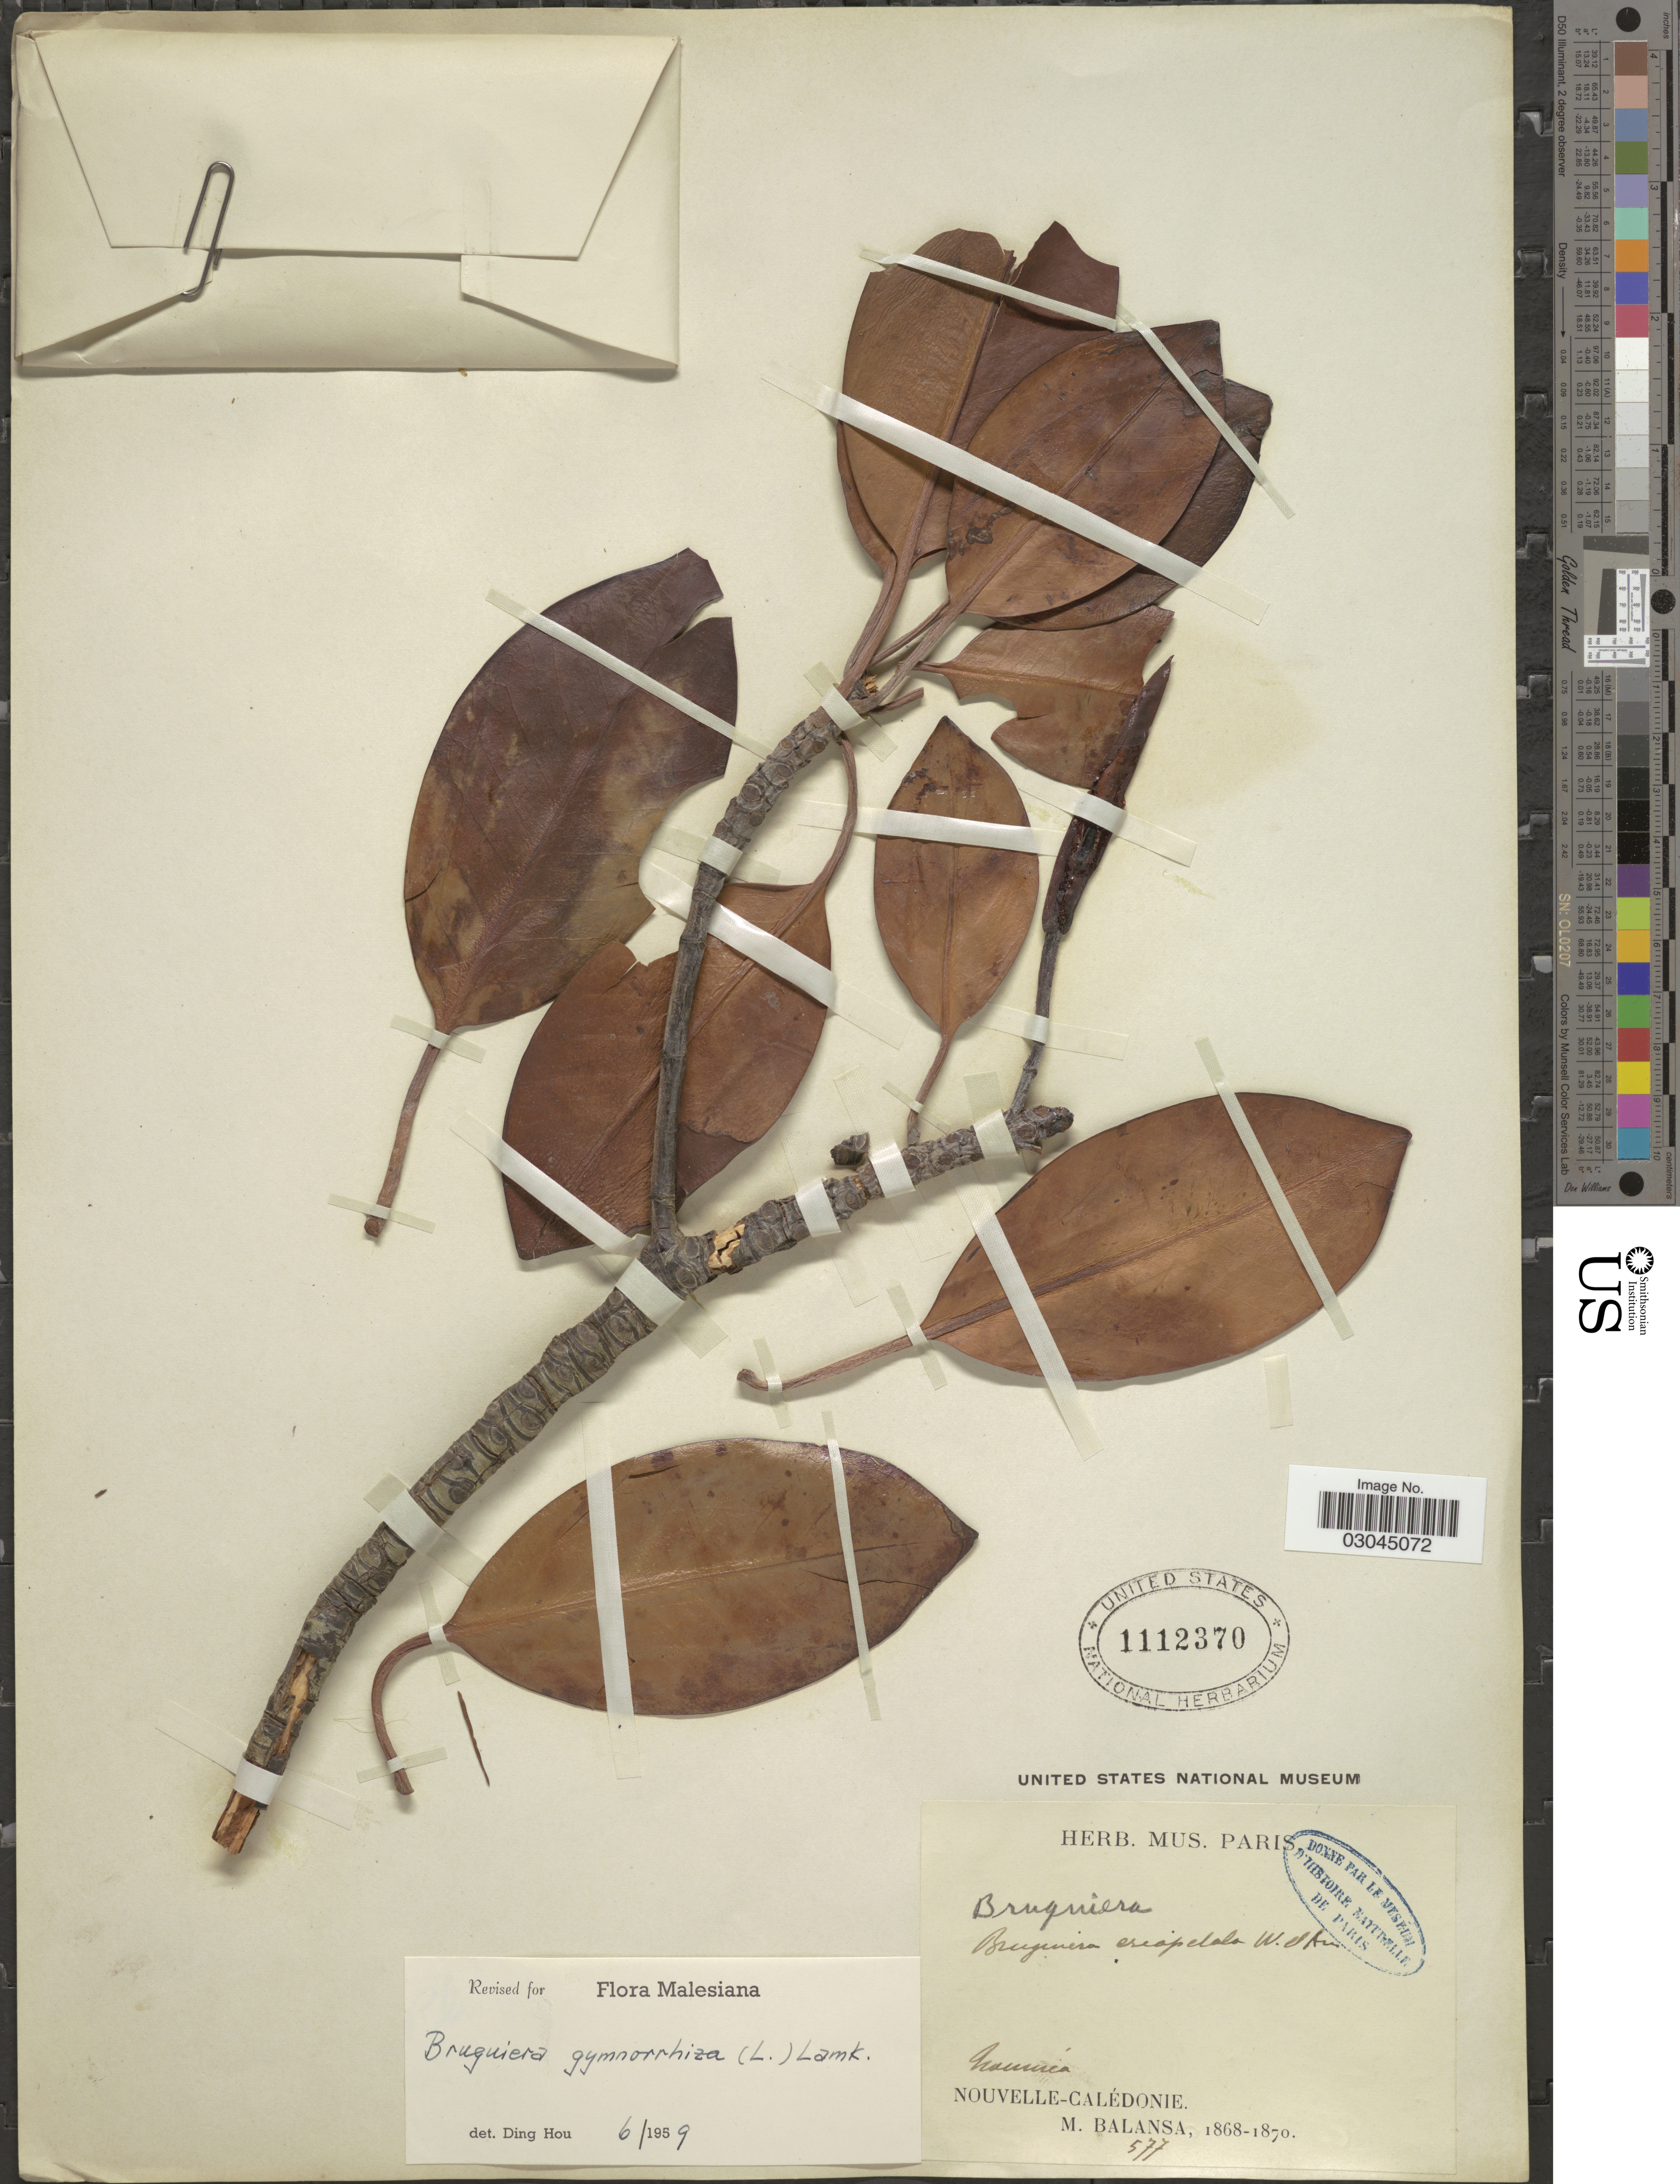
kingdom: Plantae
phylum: Tracheophyta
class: Magnoliopsida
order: Malpighiales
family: Rhizophoraceae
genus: Bruguiera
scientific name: Bruguiera gymnorhiza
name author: (L.) Savigny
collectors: B. Balansa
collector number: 577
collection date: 1868/1870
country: New Caledonia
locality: Nouvelle-Calédonie.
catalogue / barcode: US 1112370